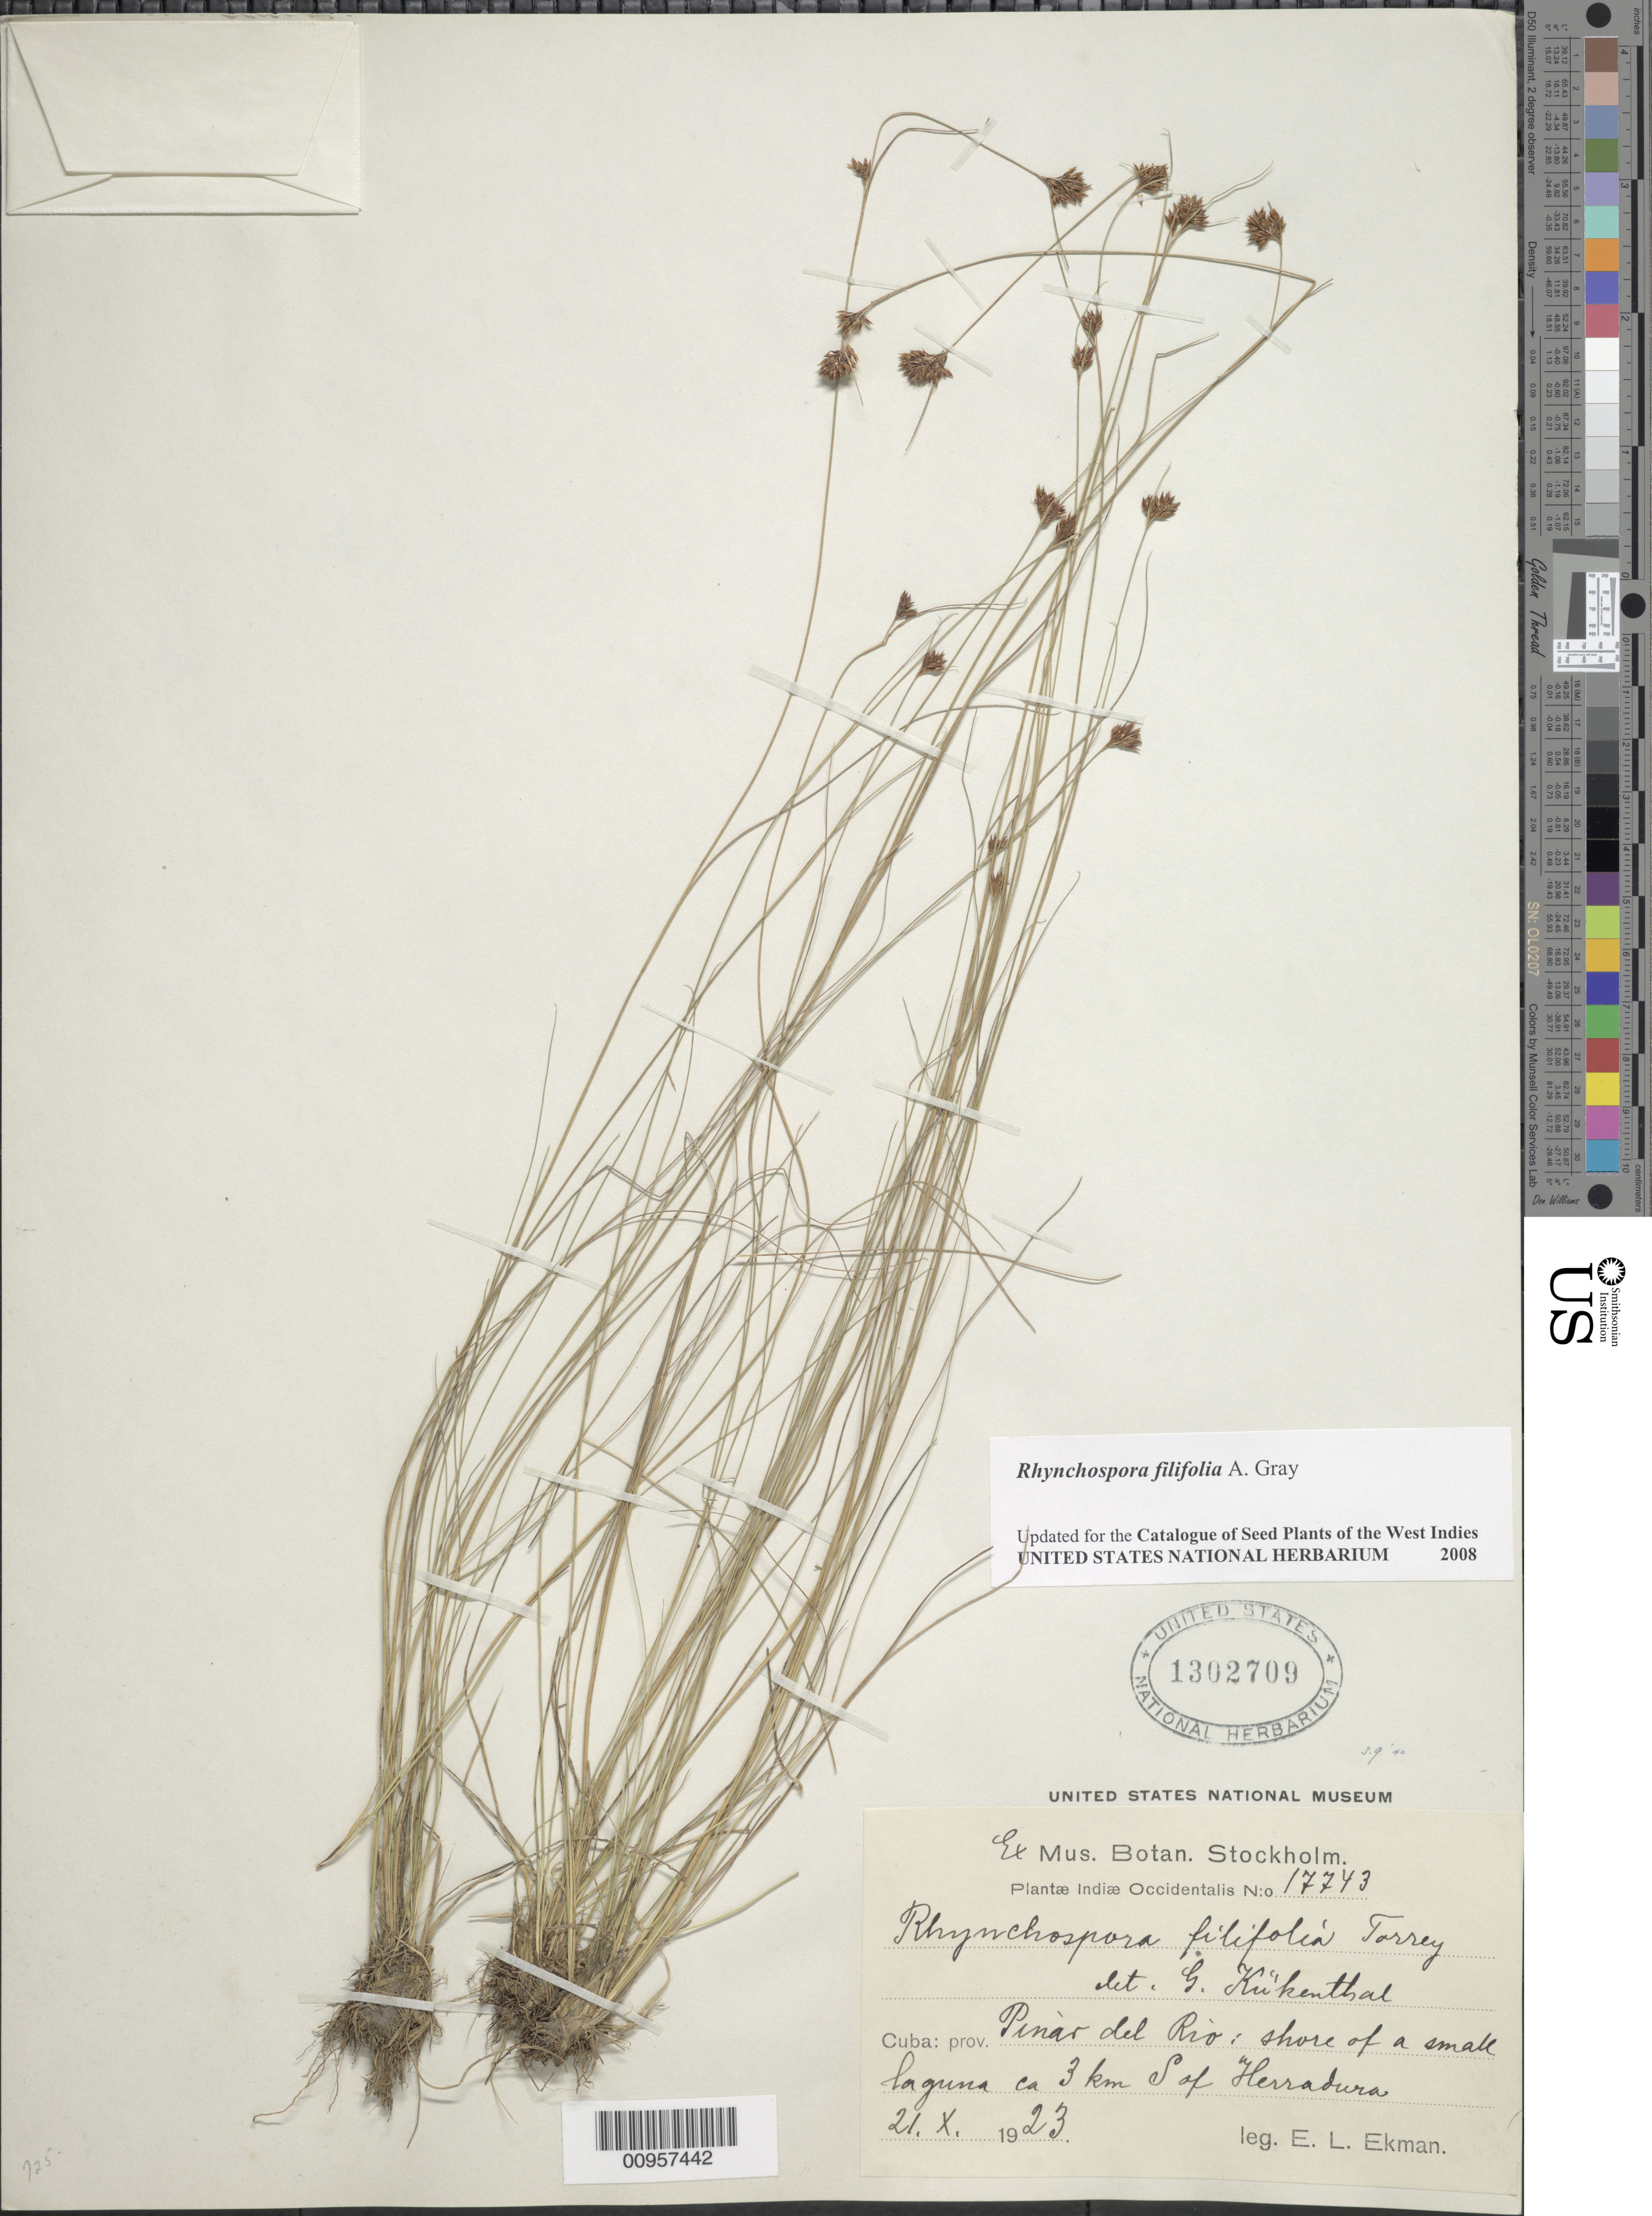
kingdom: Plantae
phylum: Tracheophyta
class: Liliopsida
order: Poales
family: Cyperaceae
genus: Rhynchospora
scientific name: Rhynchospora filifolia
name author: A. Gray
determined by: Strong, M. T., (US), Smithsonian Institution - National Museum of Natural History (UNITED STATES)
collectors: E. L. Ekman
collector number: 17743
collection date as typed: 21 Oct 1923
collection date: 1923-10-21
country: Cuba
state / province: Pinar del Rio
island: Cuba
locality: Shore of a small laguna ca 3 km S of Herradura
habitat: Shore of a small laguna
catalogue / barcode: US 1302709